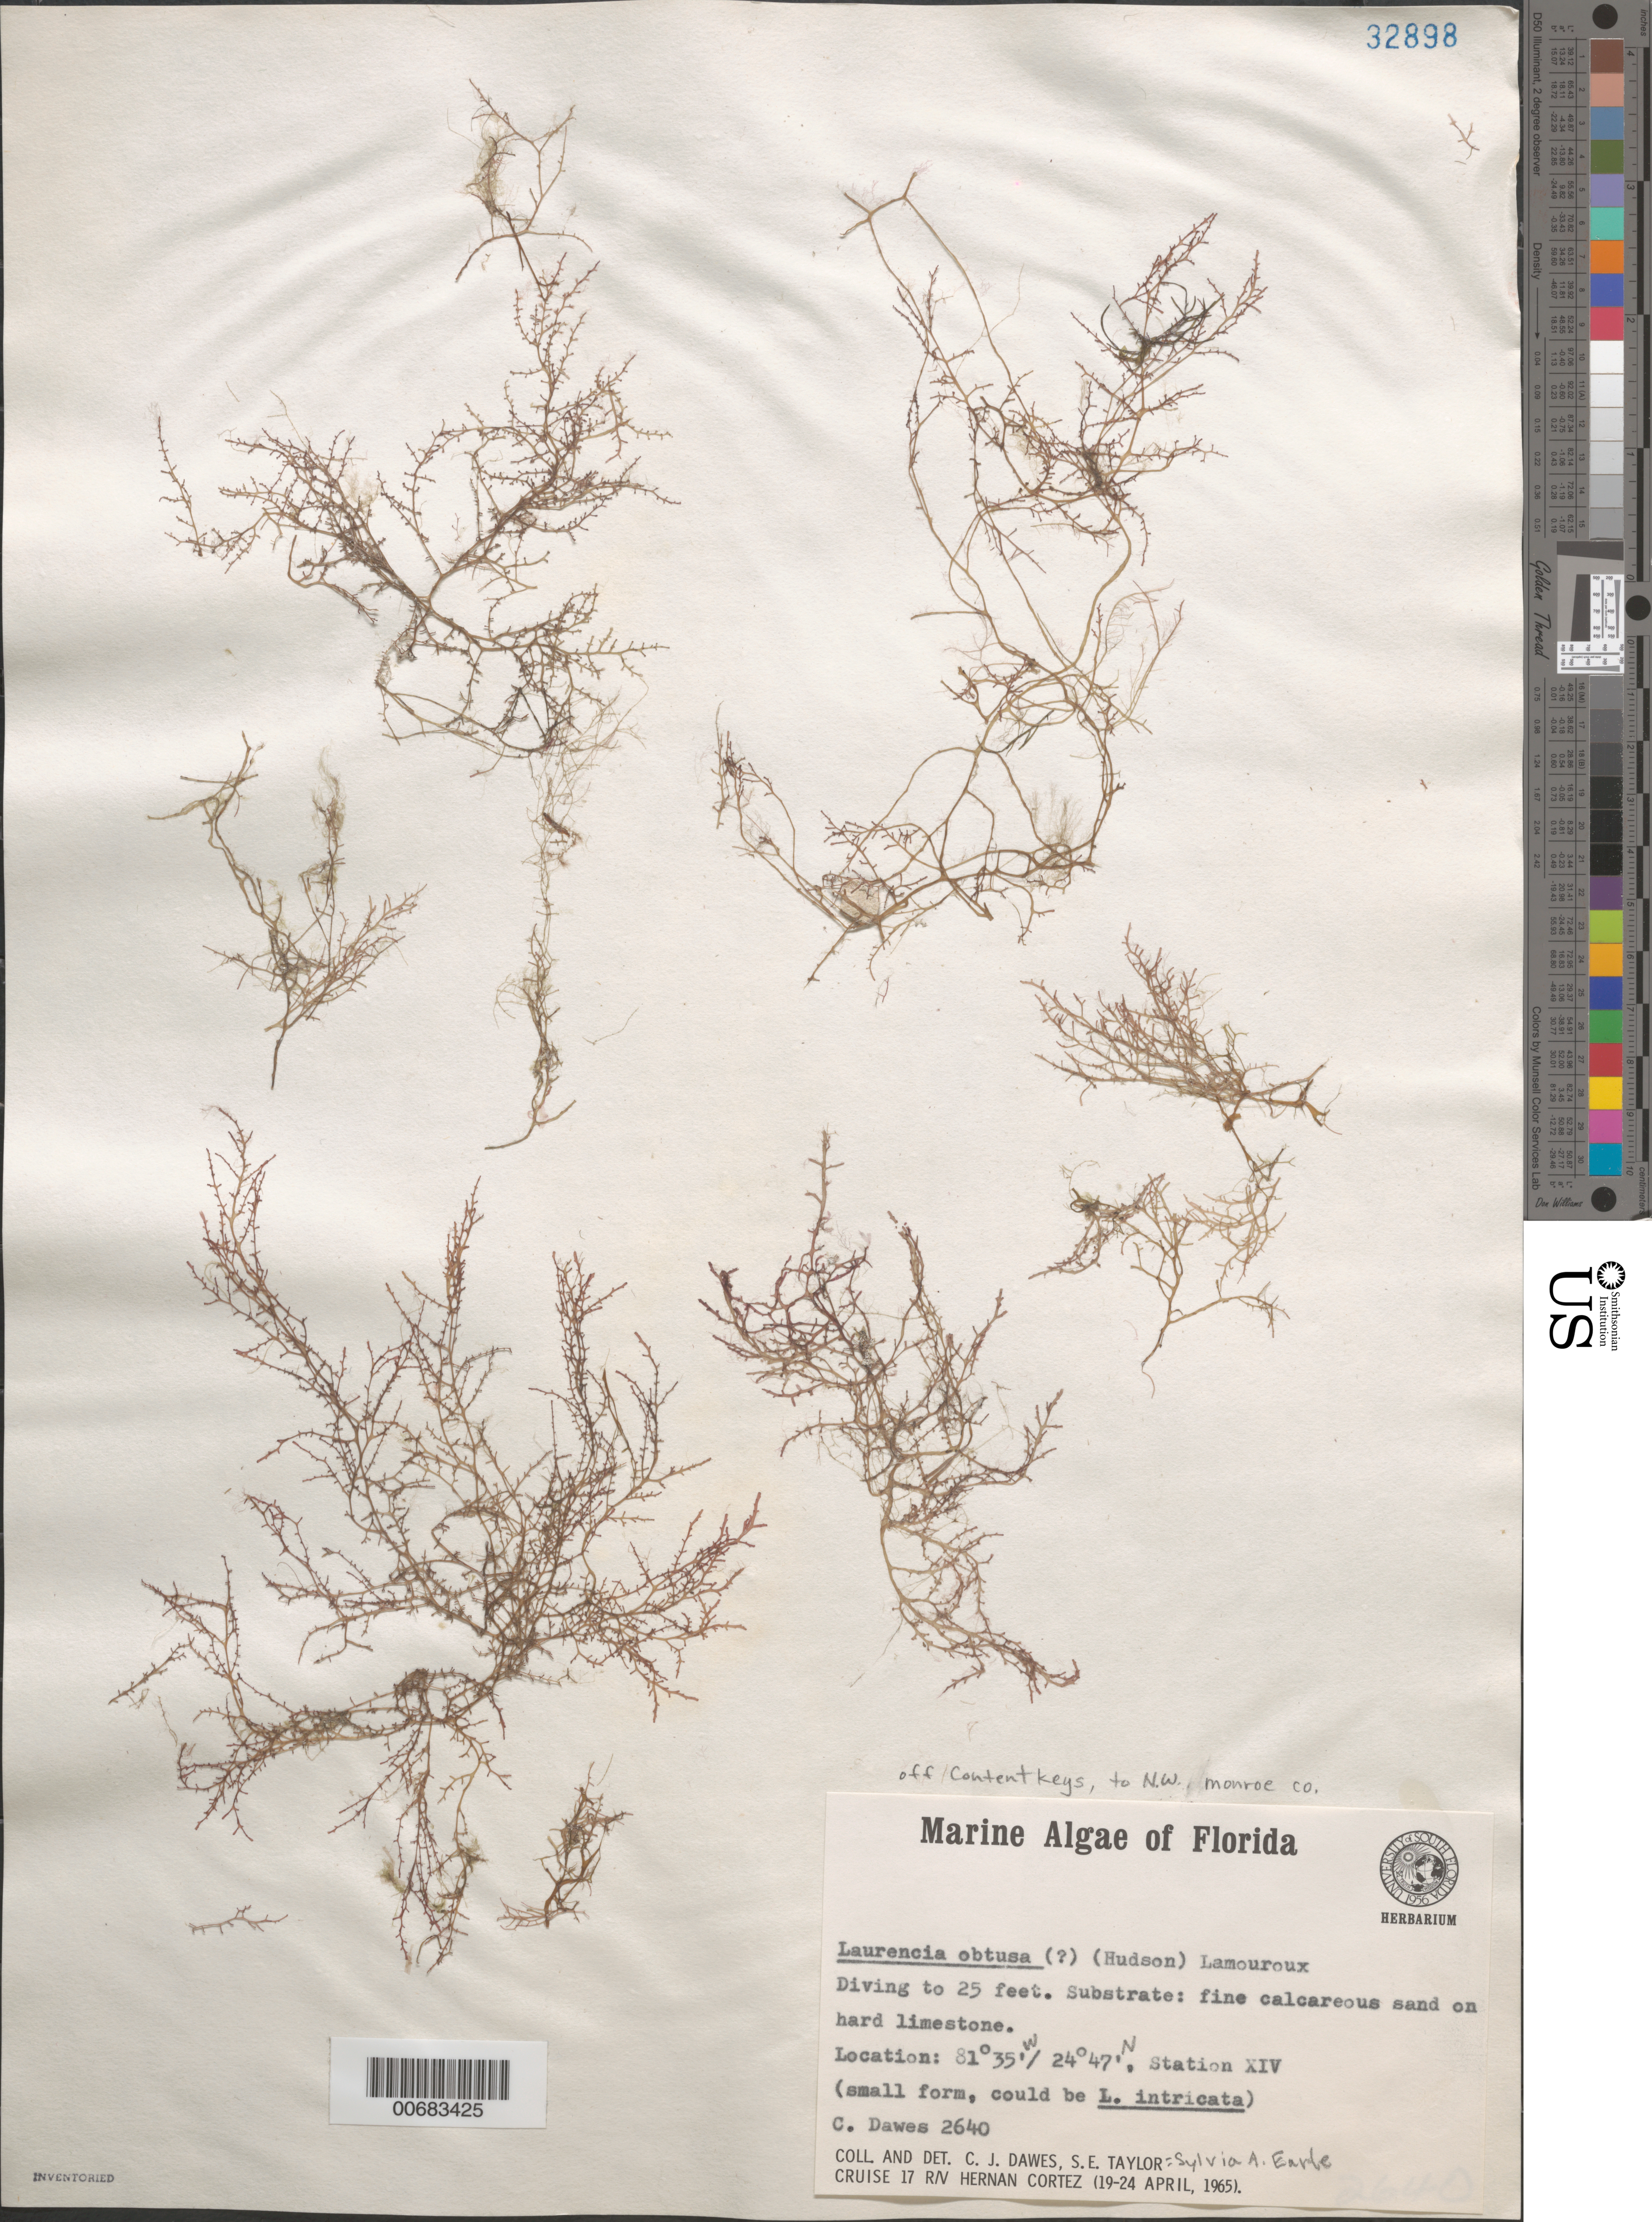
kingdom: Plantae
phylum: Rhodophyta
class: Florideophyceae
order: Ceramiales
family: Rhodomelaceae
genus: Laurencia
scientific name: Laurencia obtusa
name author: (Huds.) J.V.Lamouroux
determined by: Dawes, C. J.; Earle, S. A.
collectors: C. Dawes & S. A. Earle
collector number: CJD 2640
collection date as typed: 19 Apr 1965 to 24 Apr 1965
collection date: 1965-04-19/1965-04-24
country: United States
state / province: Florida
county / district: Monroe County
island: Florida Keys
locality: Northwest of Content Keys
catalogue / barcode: US 32898